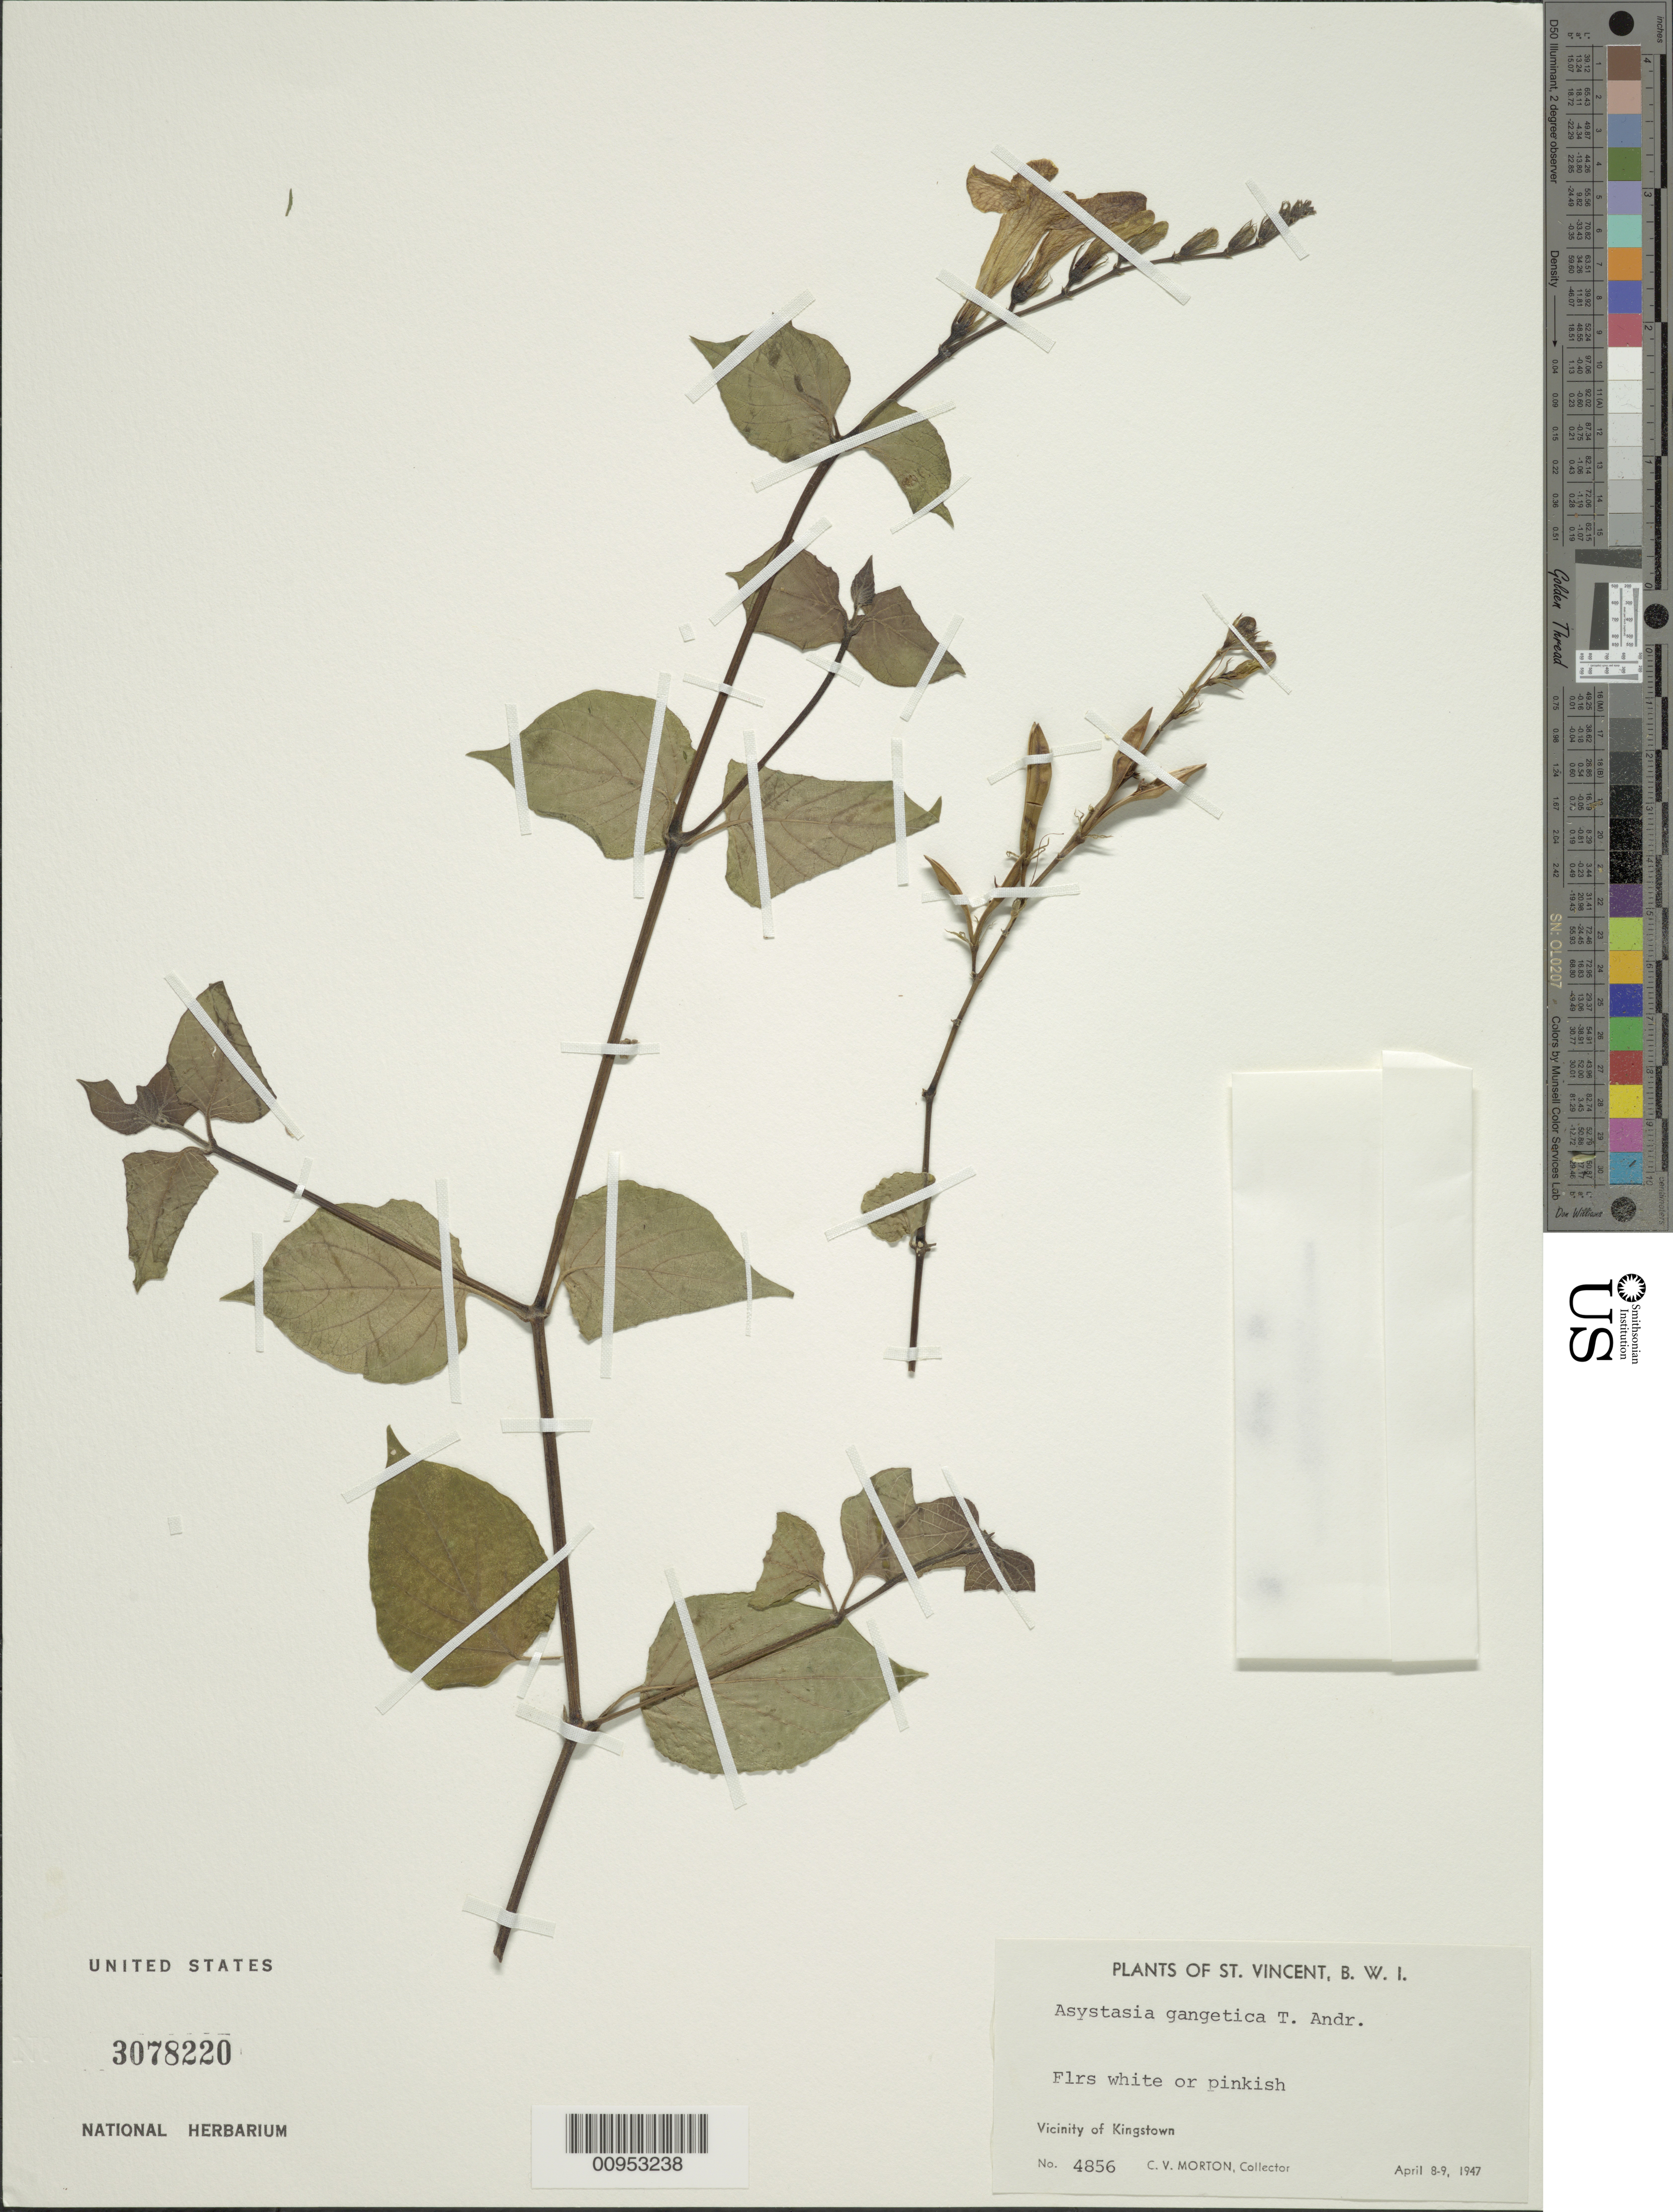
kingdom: Plantae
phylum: Tracheophyta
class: Magnoliopsida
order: Lamiales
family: Acanthaceae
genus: Asystasia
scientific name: Asystasia gangetica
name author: (L.) T. Anderson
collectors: C. V. Morton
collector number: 4856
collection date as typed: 08 Apr 1947 to 09 Apr 1947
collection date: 1947-04-08/1947-04-09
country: St. Vincent - Grenadines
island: St. Vincent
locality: Kingstown vicinity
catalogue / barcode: US 3078220